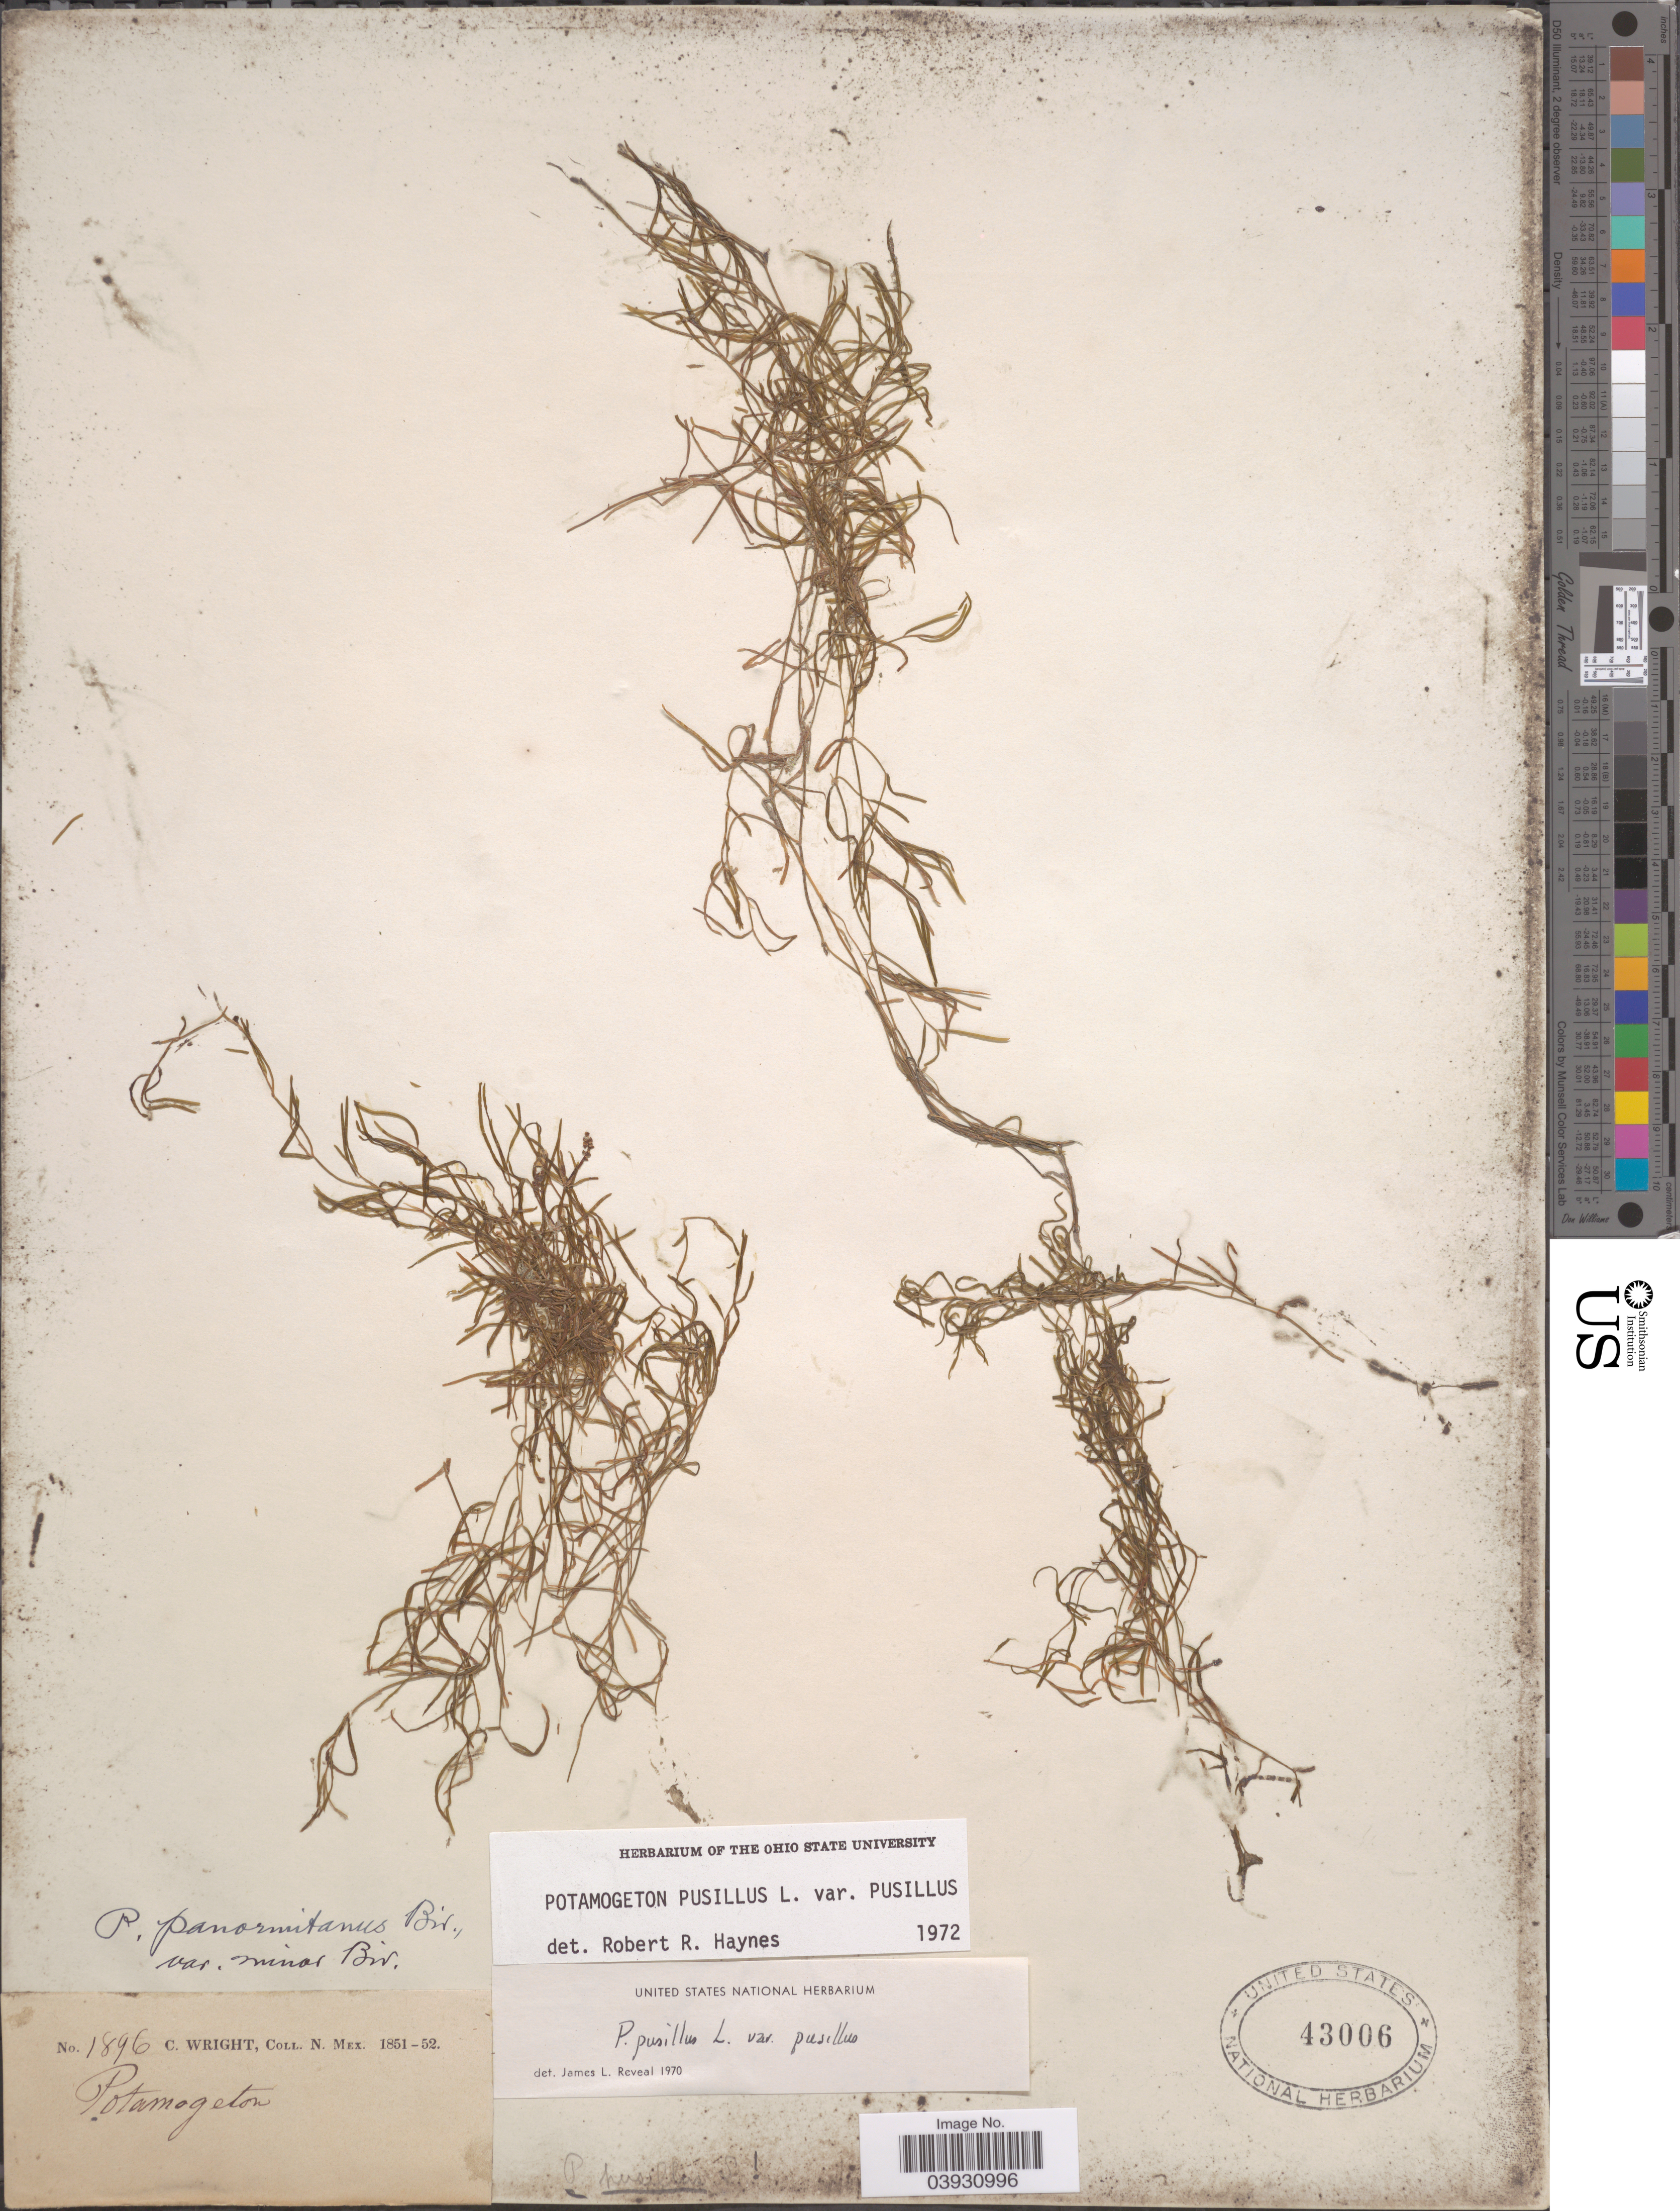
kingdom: Plantae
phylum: Tracheophyta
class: Liliopsida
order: Alismatales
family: Potamogetonaceae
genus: Potamogeton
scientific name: Potamogeton pusillus var. pusillus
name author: L.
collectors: C. Wright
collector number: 1896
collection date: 1851/1852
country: United States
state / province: New Mexico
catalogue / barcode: US 43006